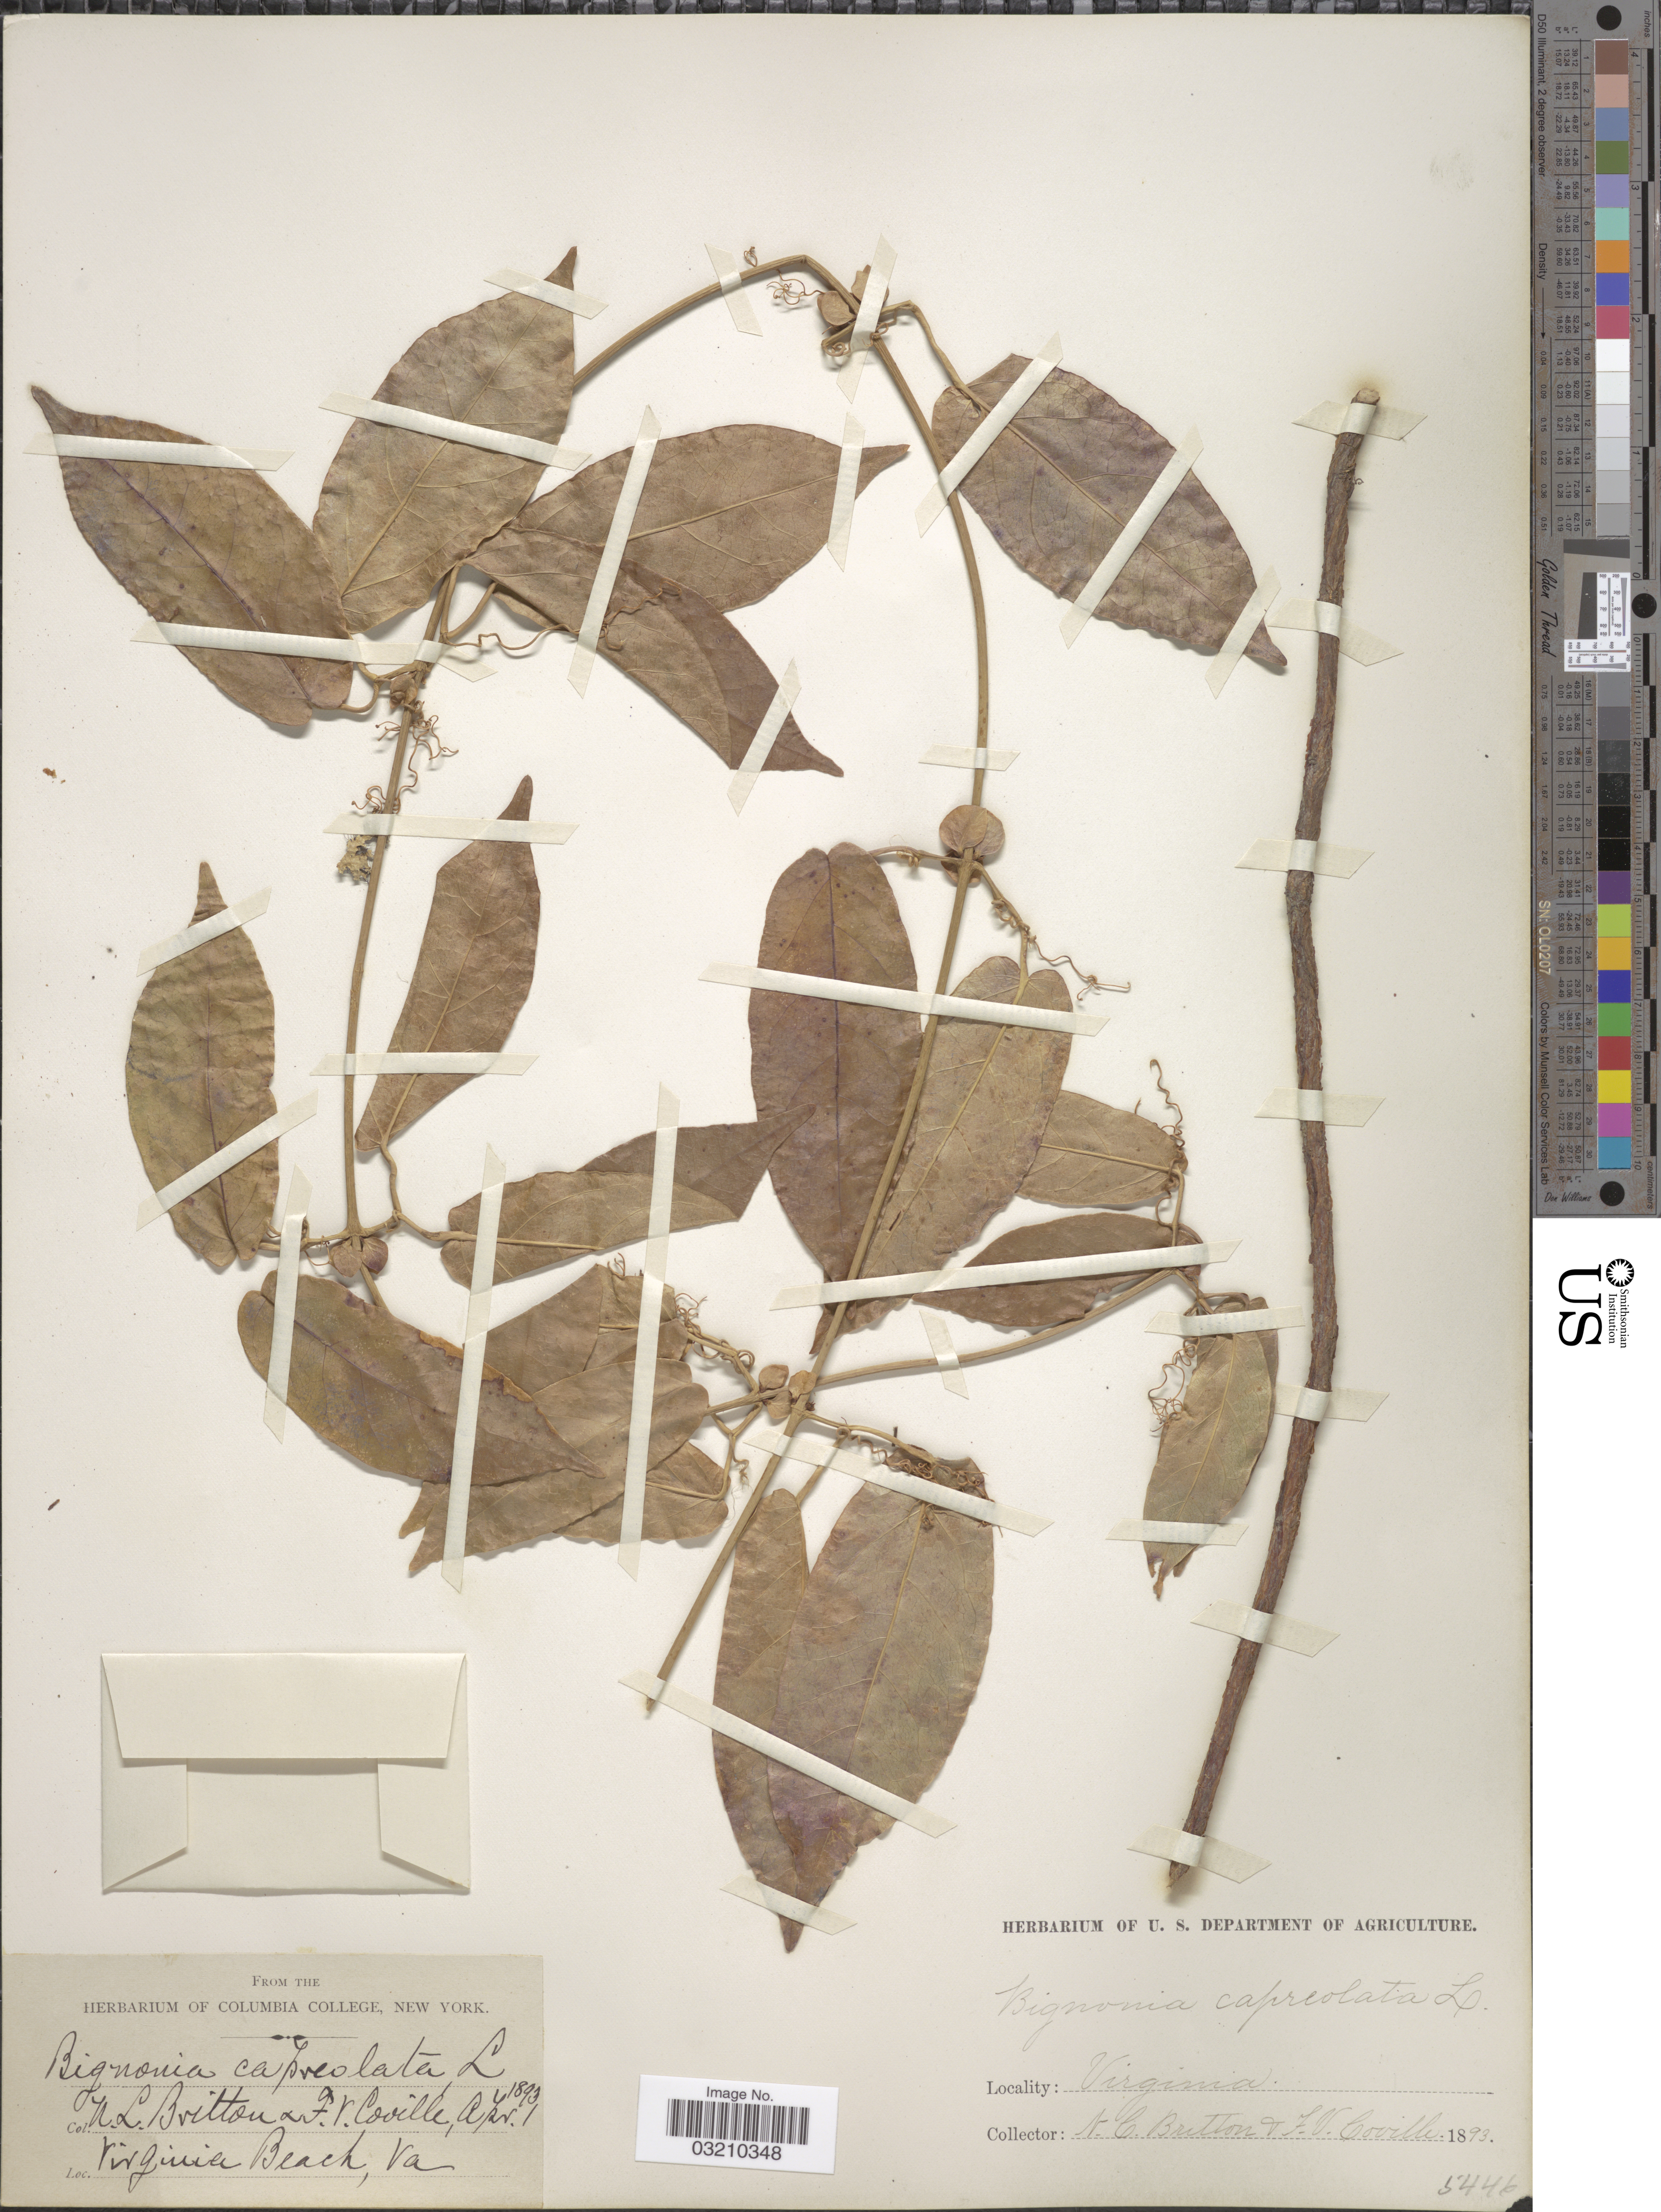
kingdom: Plantae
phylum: Tracheophyta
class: Magnoliopsida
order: Lamiales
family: Bignoniaceae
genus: Bignonia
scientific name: Bignonia capreolata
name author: L.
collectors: N. Britton & F. V. Coville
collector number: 5446?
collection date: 1893-04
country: United States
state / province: Virginia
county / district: City of Virginia Beach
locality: Virginia Beach.